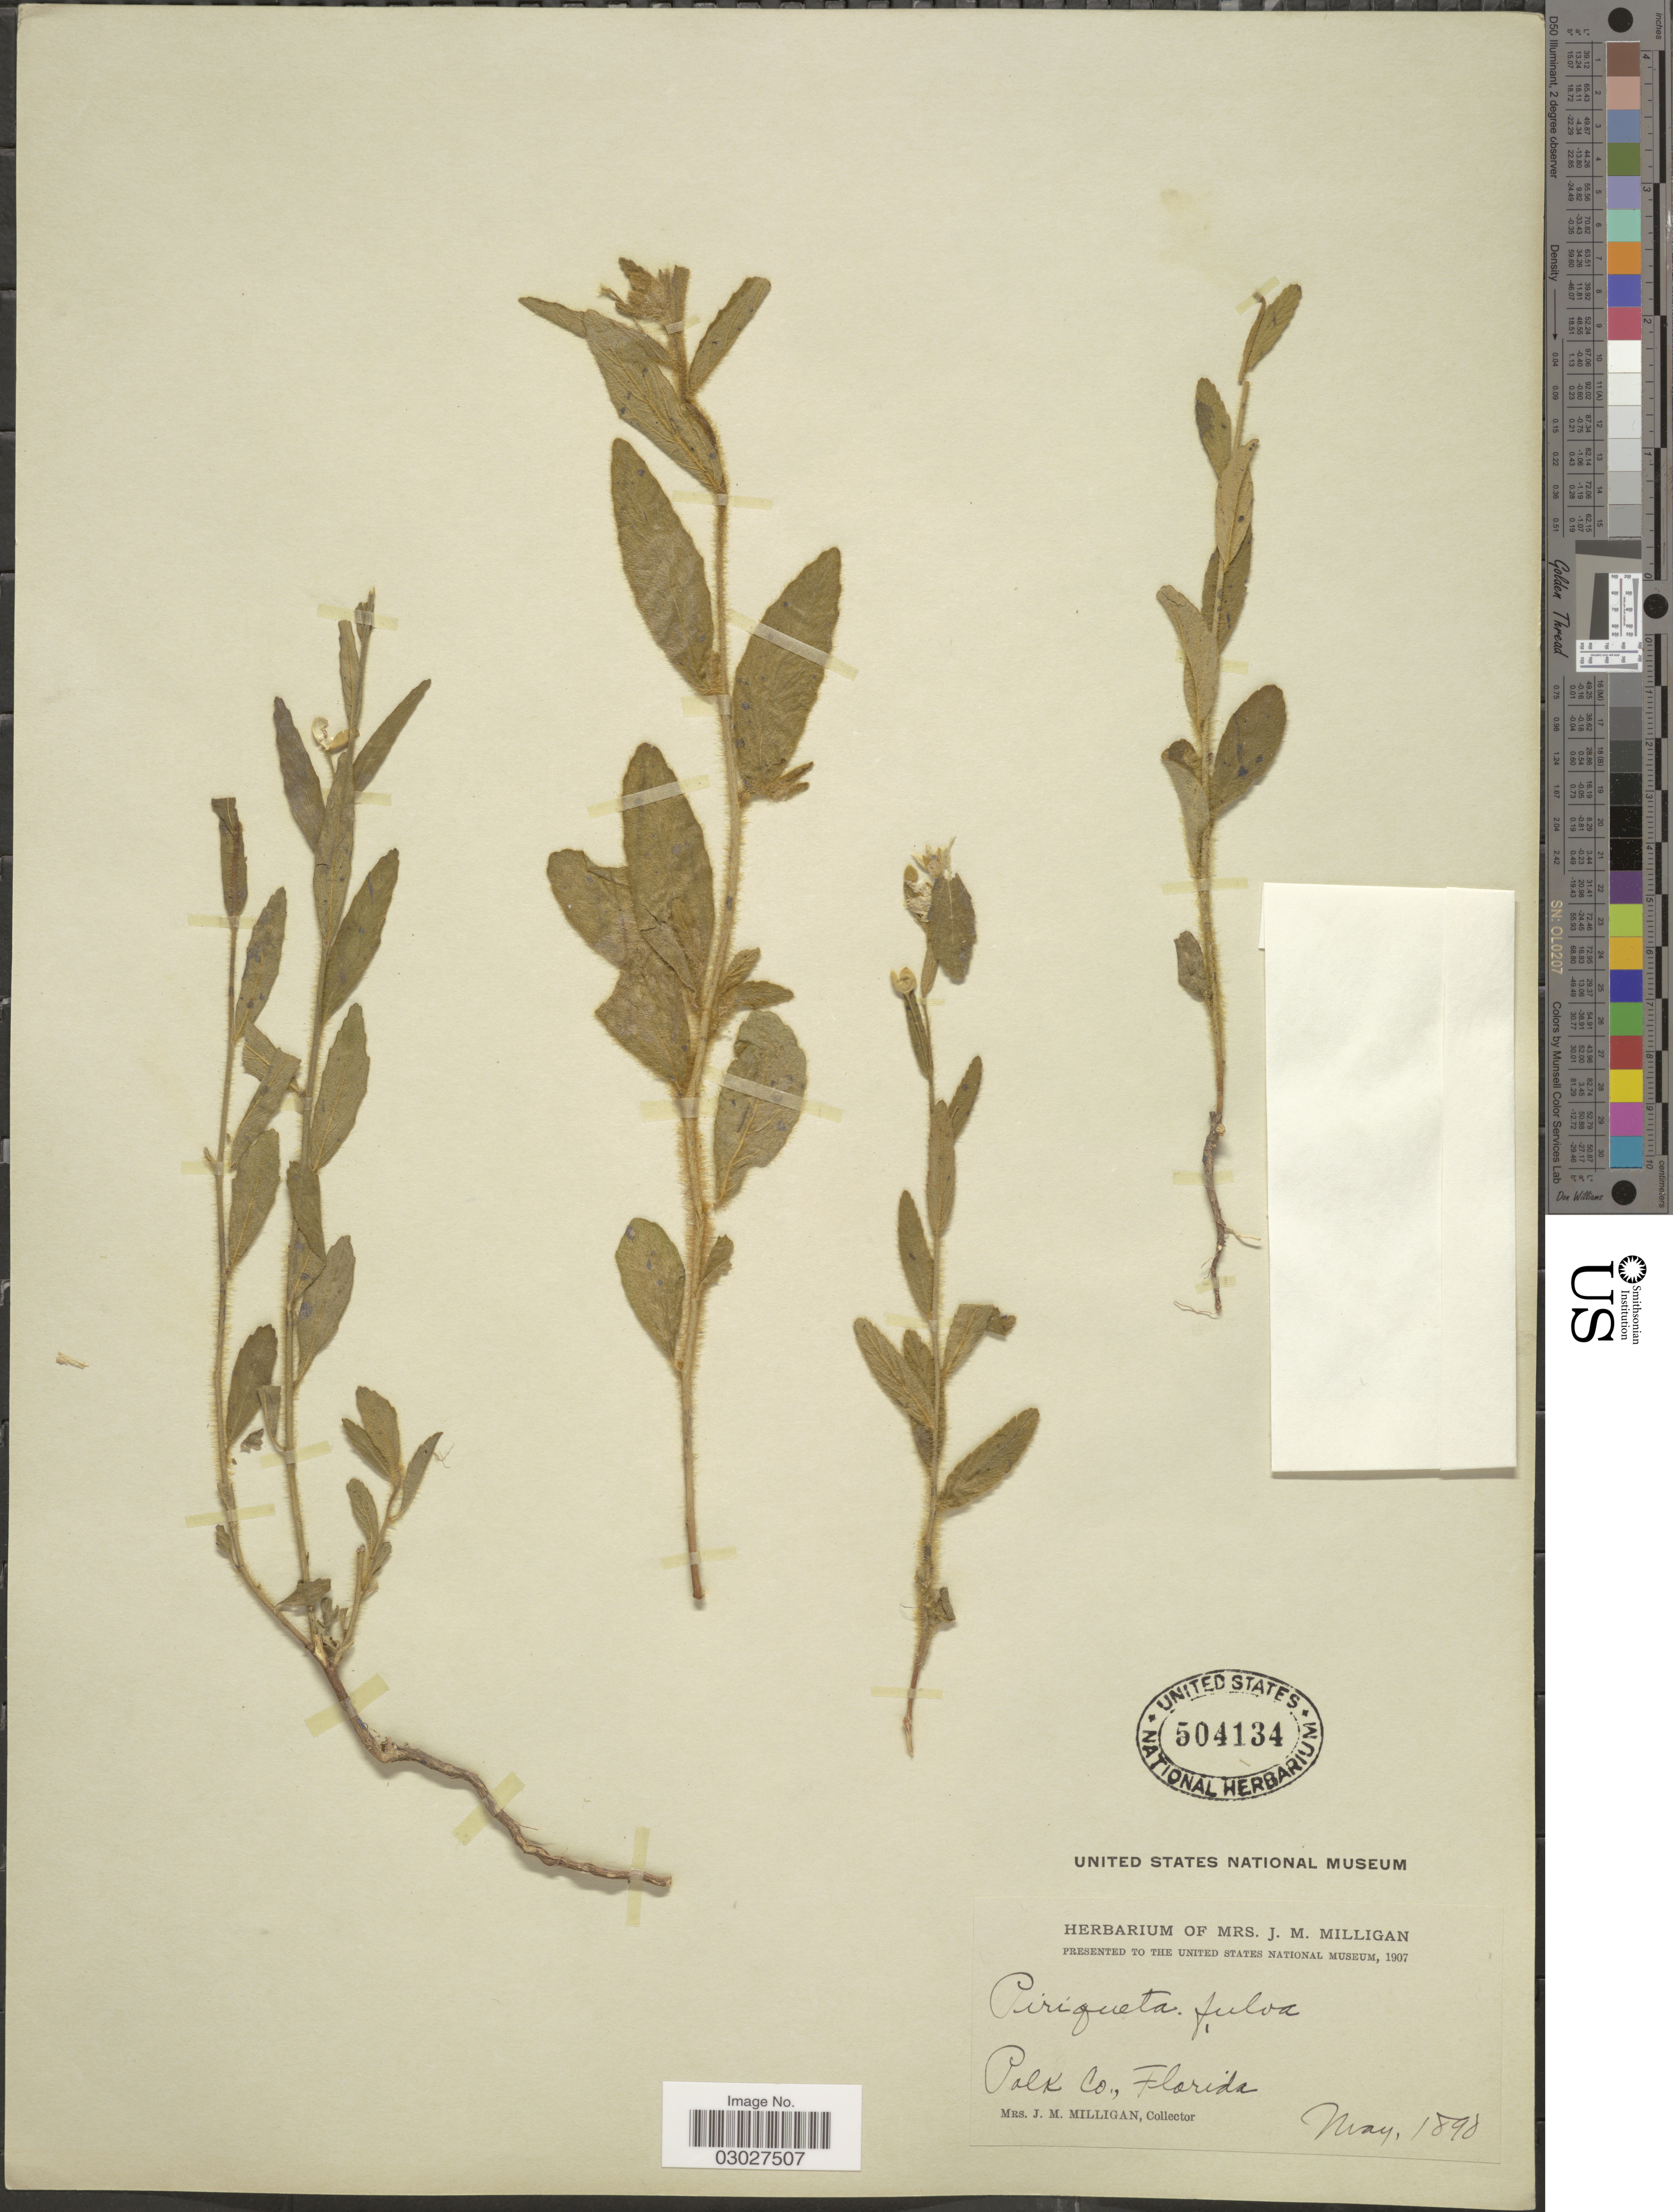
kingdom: Plantae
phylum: Tracheophyta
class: Magnoliopsida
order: Malpighiales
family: Turneraceae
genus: Piriqueta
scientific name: Piriqueta cistoides subsp. caroliniana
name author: (Walter) Arbo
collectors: J. Milligan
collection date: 1890-05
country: United States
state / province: Florida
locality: Polk Co.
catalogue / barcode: US 504134